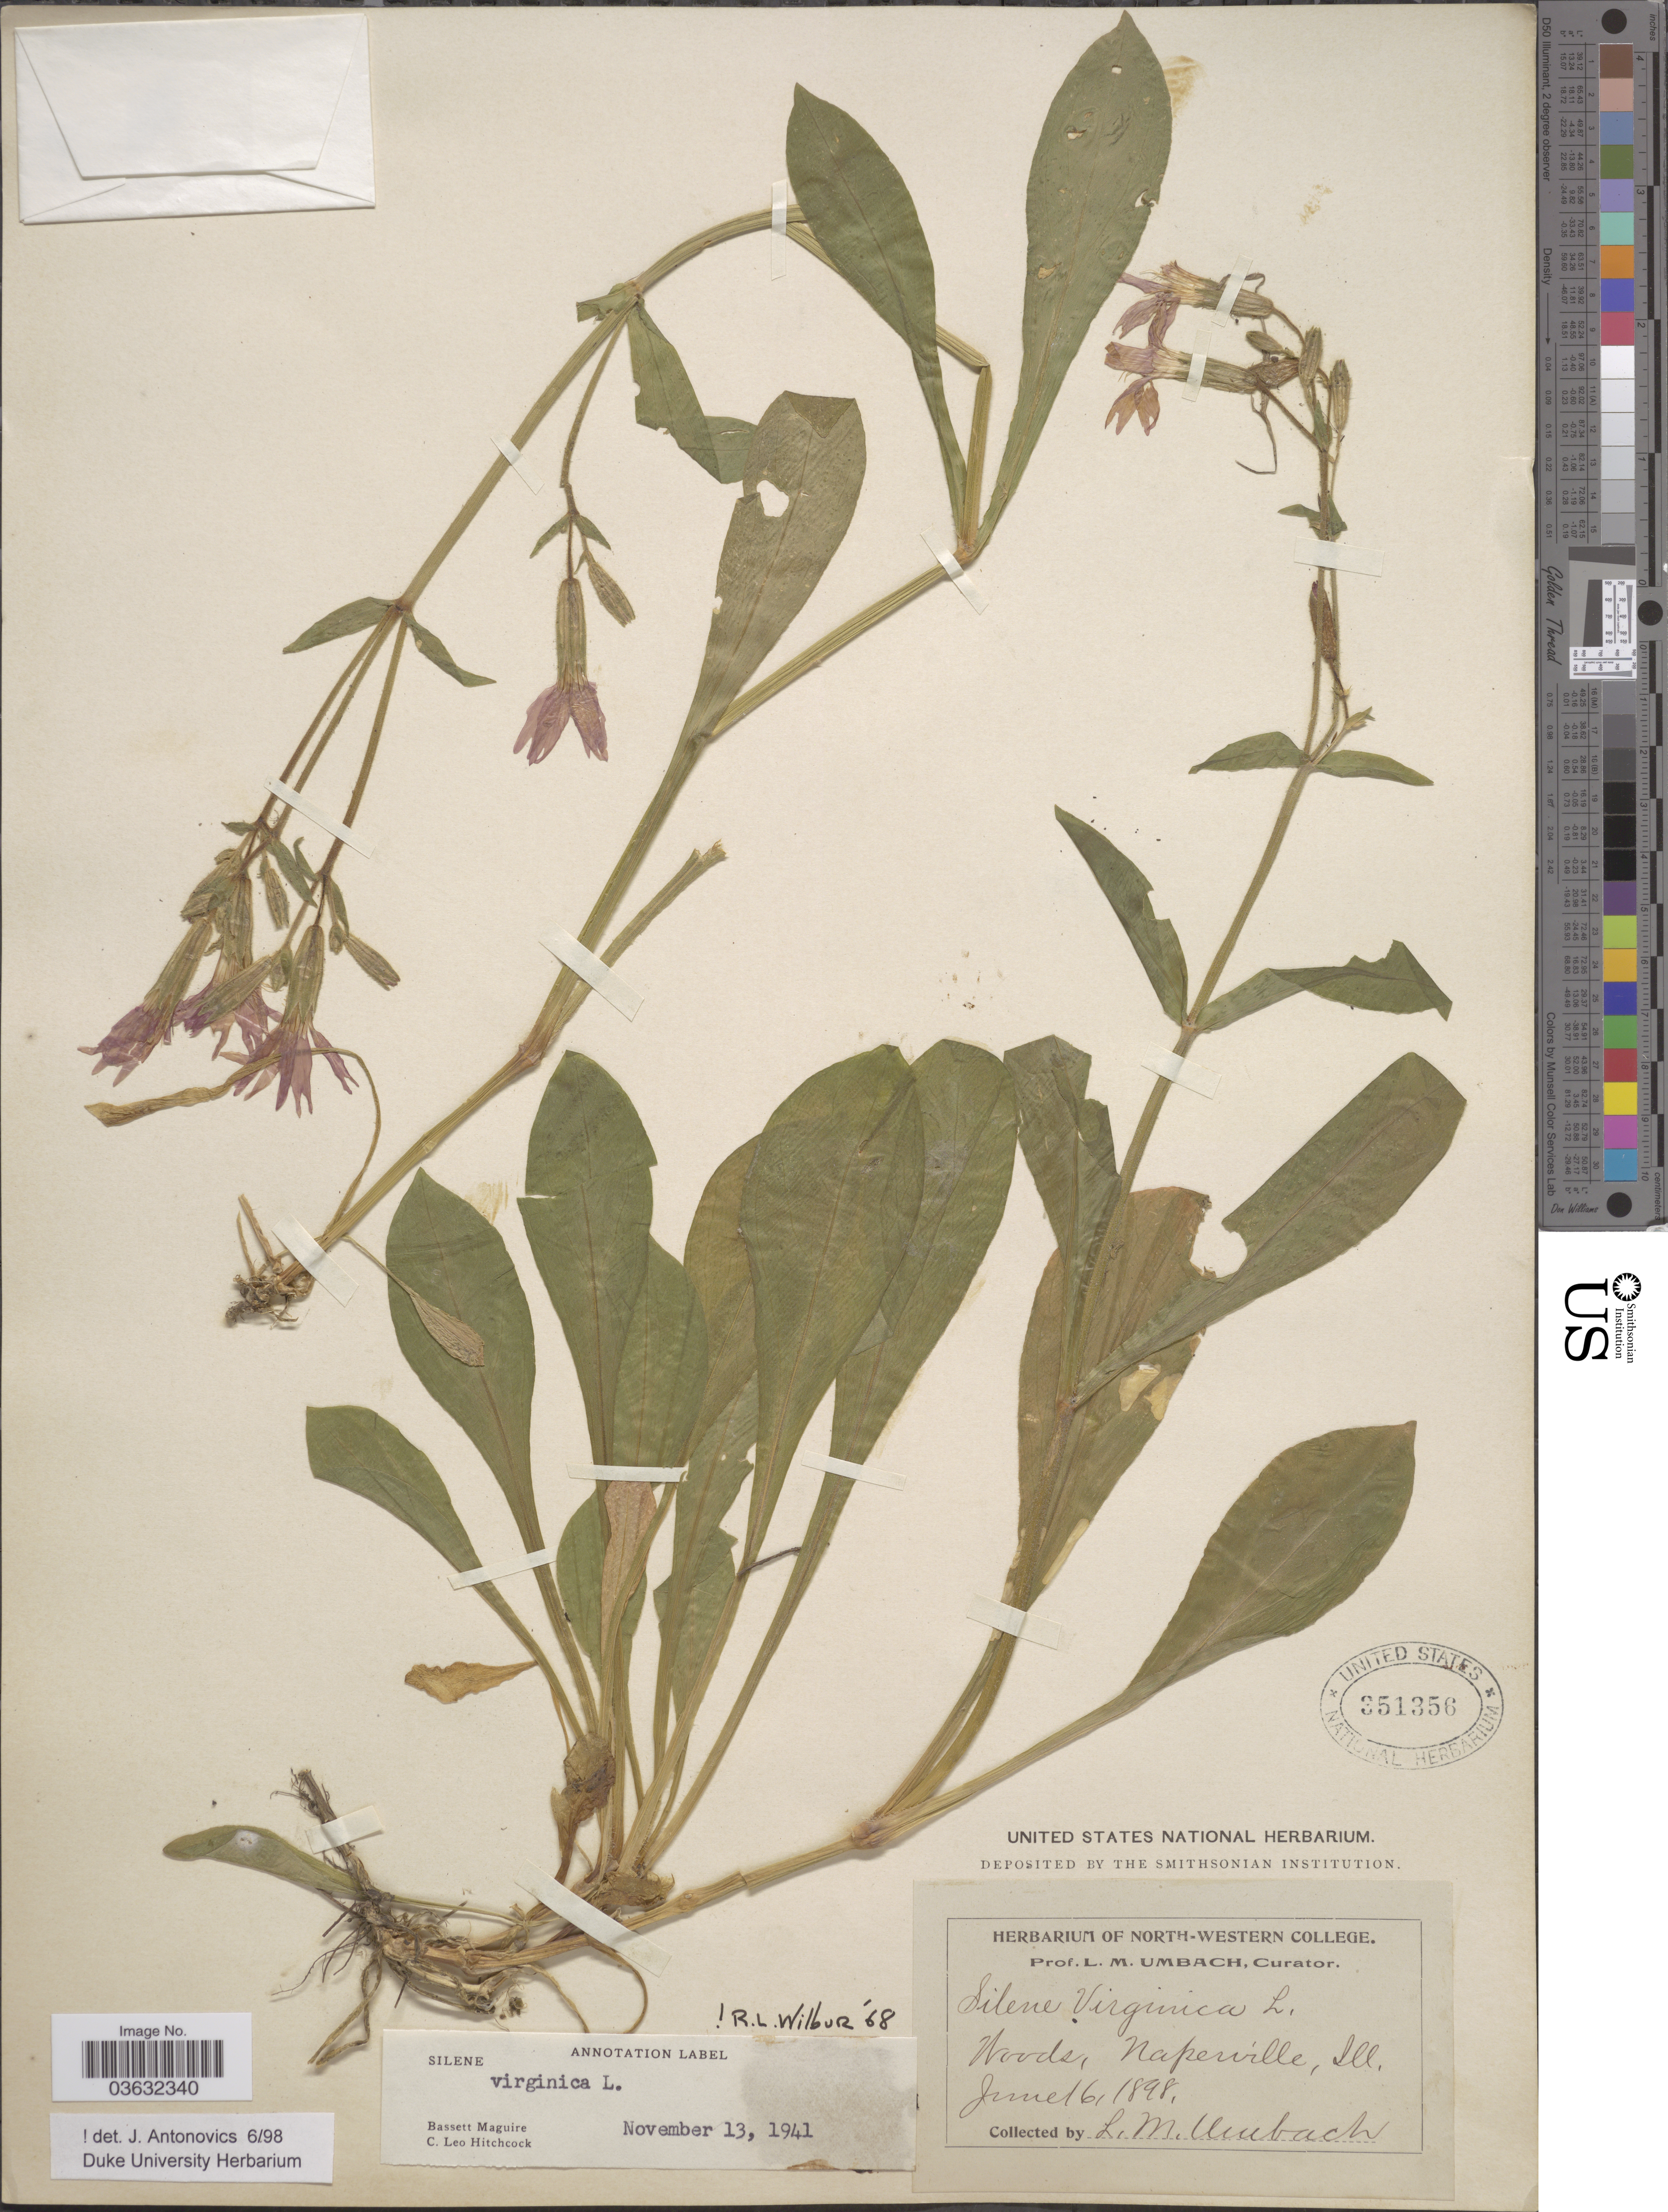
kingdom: Plantae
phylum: Tracheophyta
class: Magnoliopsida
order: Caryophyllales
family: Caryophyllaceae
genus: Silene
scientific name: Silene virginica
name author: L.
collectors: L. M. Umbach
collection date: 1898-06-16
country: United States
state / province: Illinois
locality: Woods, Napeville.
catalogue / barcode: US 351356